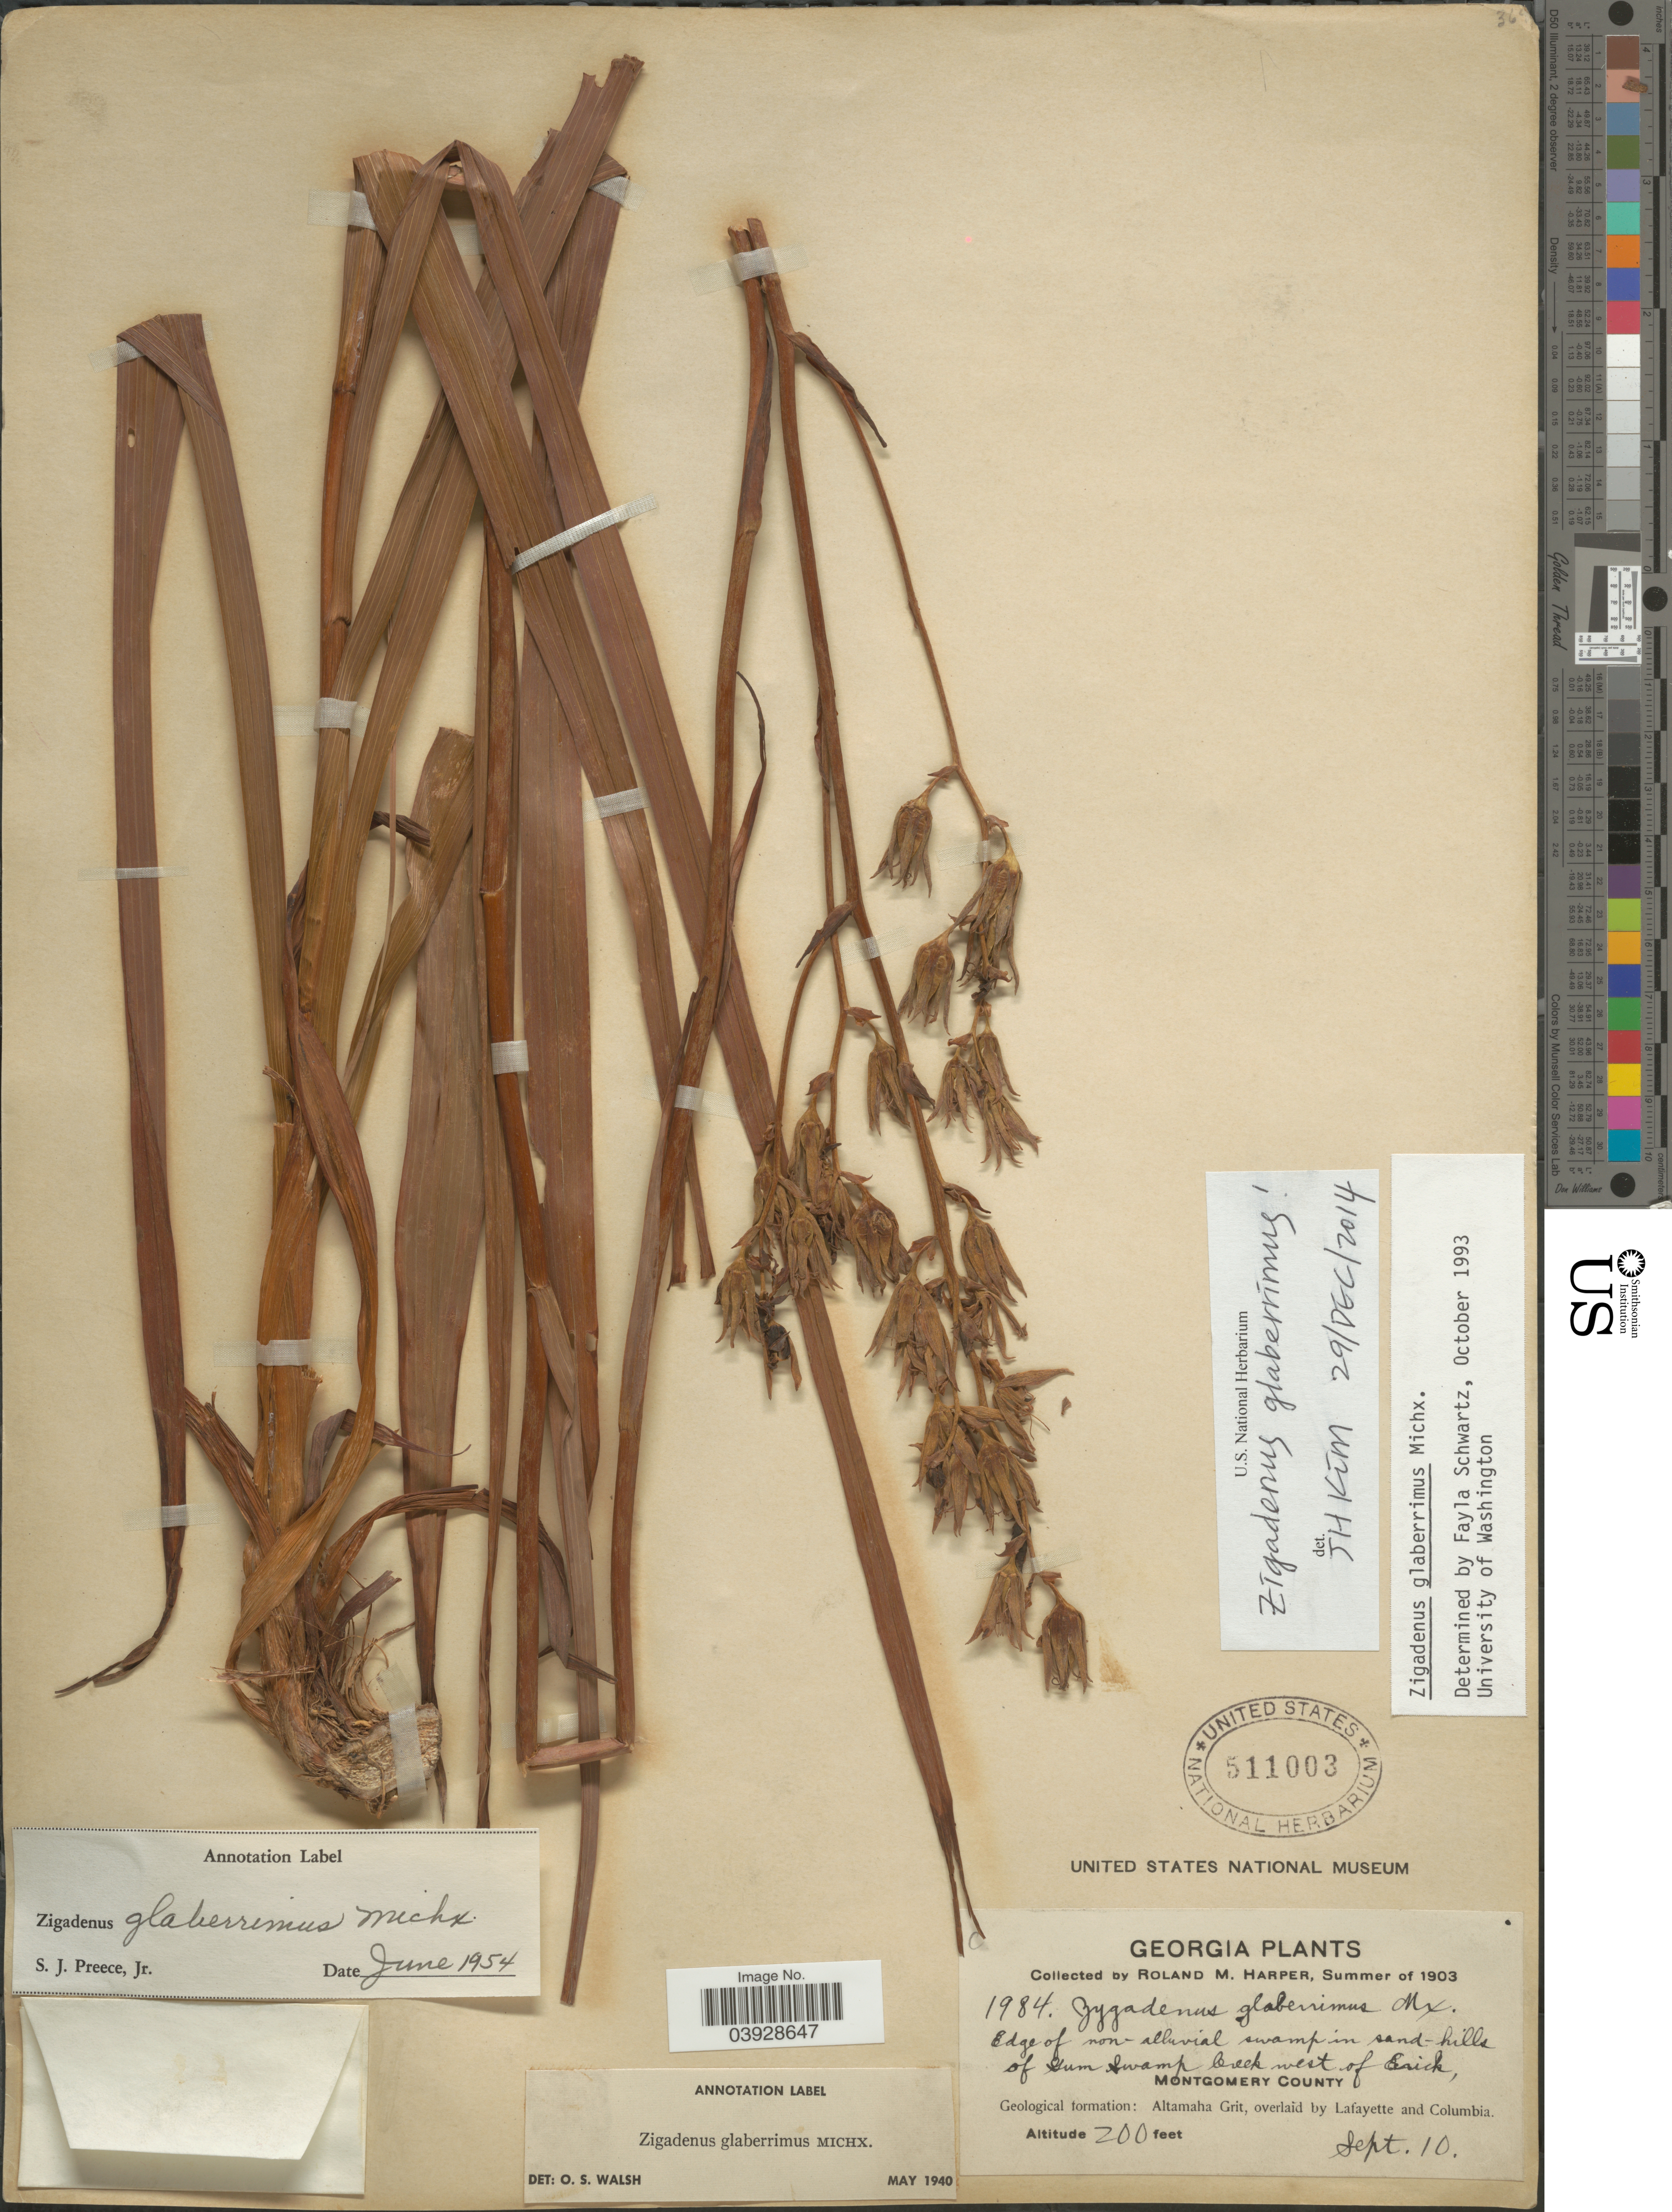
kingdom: Plantae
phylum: Tracheophyta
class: Liliopsida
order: Liliales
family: Melanthiaceae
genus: Zigadenus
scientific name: Zigadenus glaberrimus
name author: Michx.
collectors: R. M. Harper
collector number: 1984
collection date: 1903-09-10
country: United States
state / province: Georgia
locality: Edge of non-alluvial swamp in sand-hills of Gum swamp Creek west of Erick, Montgomery County.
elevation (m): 61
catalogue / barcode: US 511003